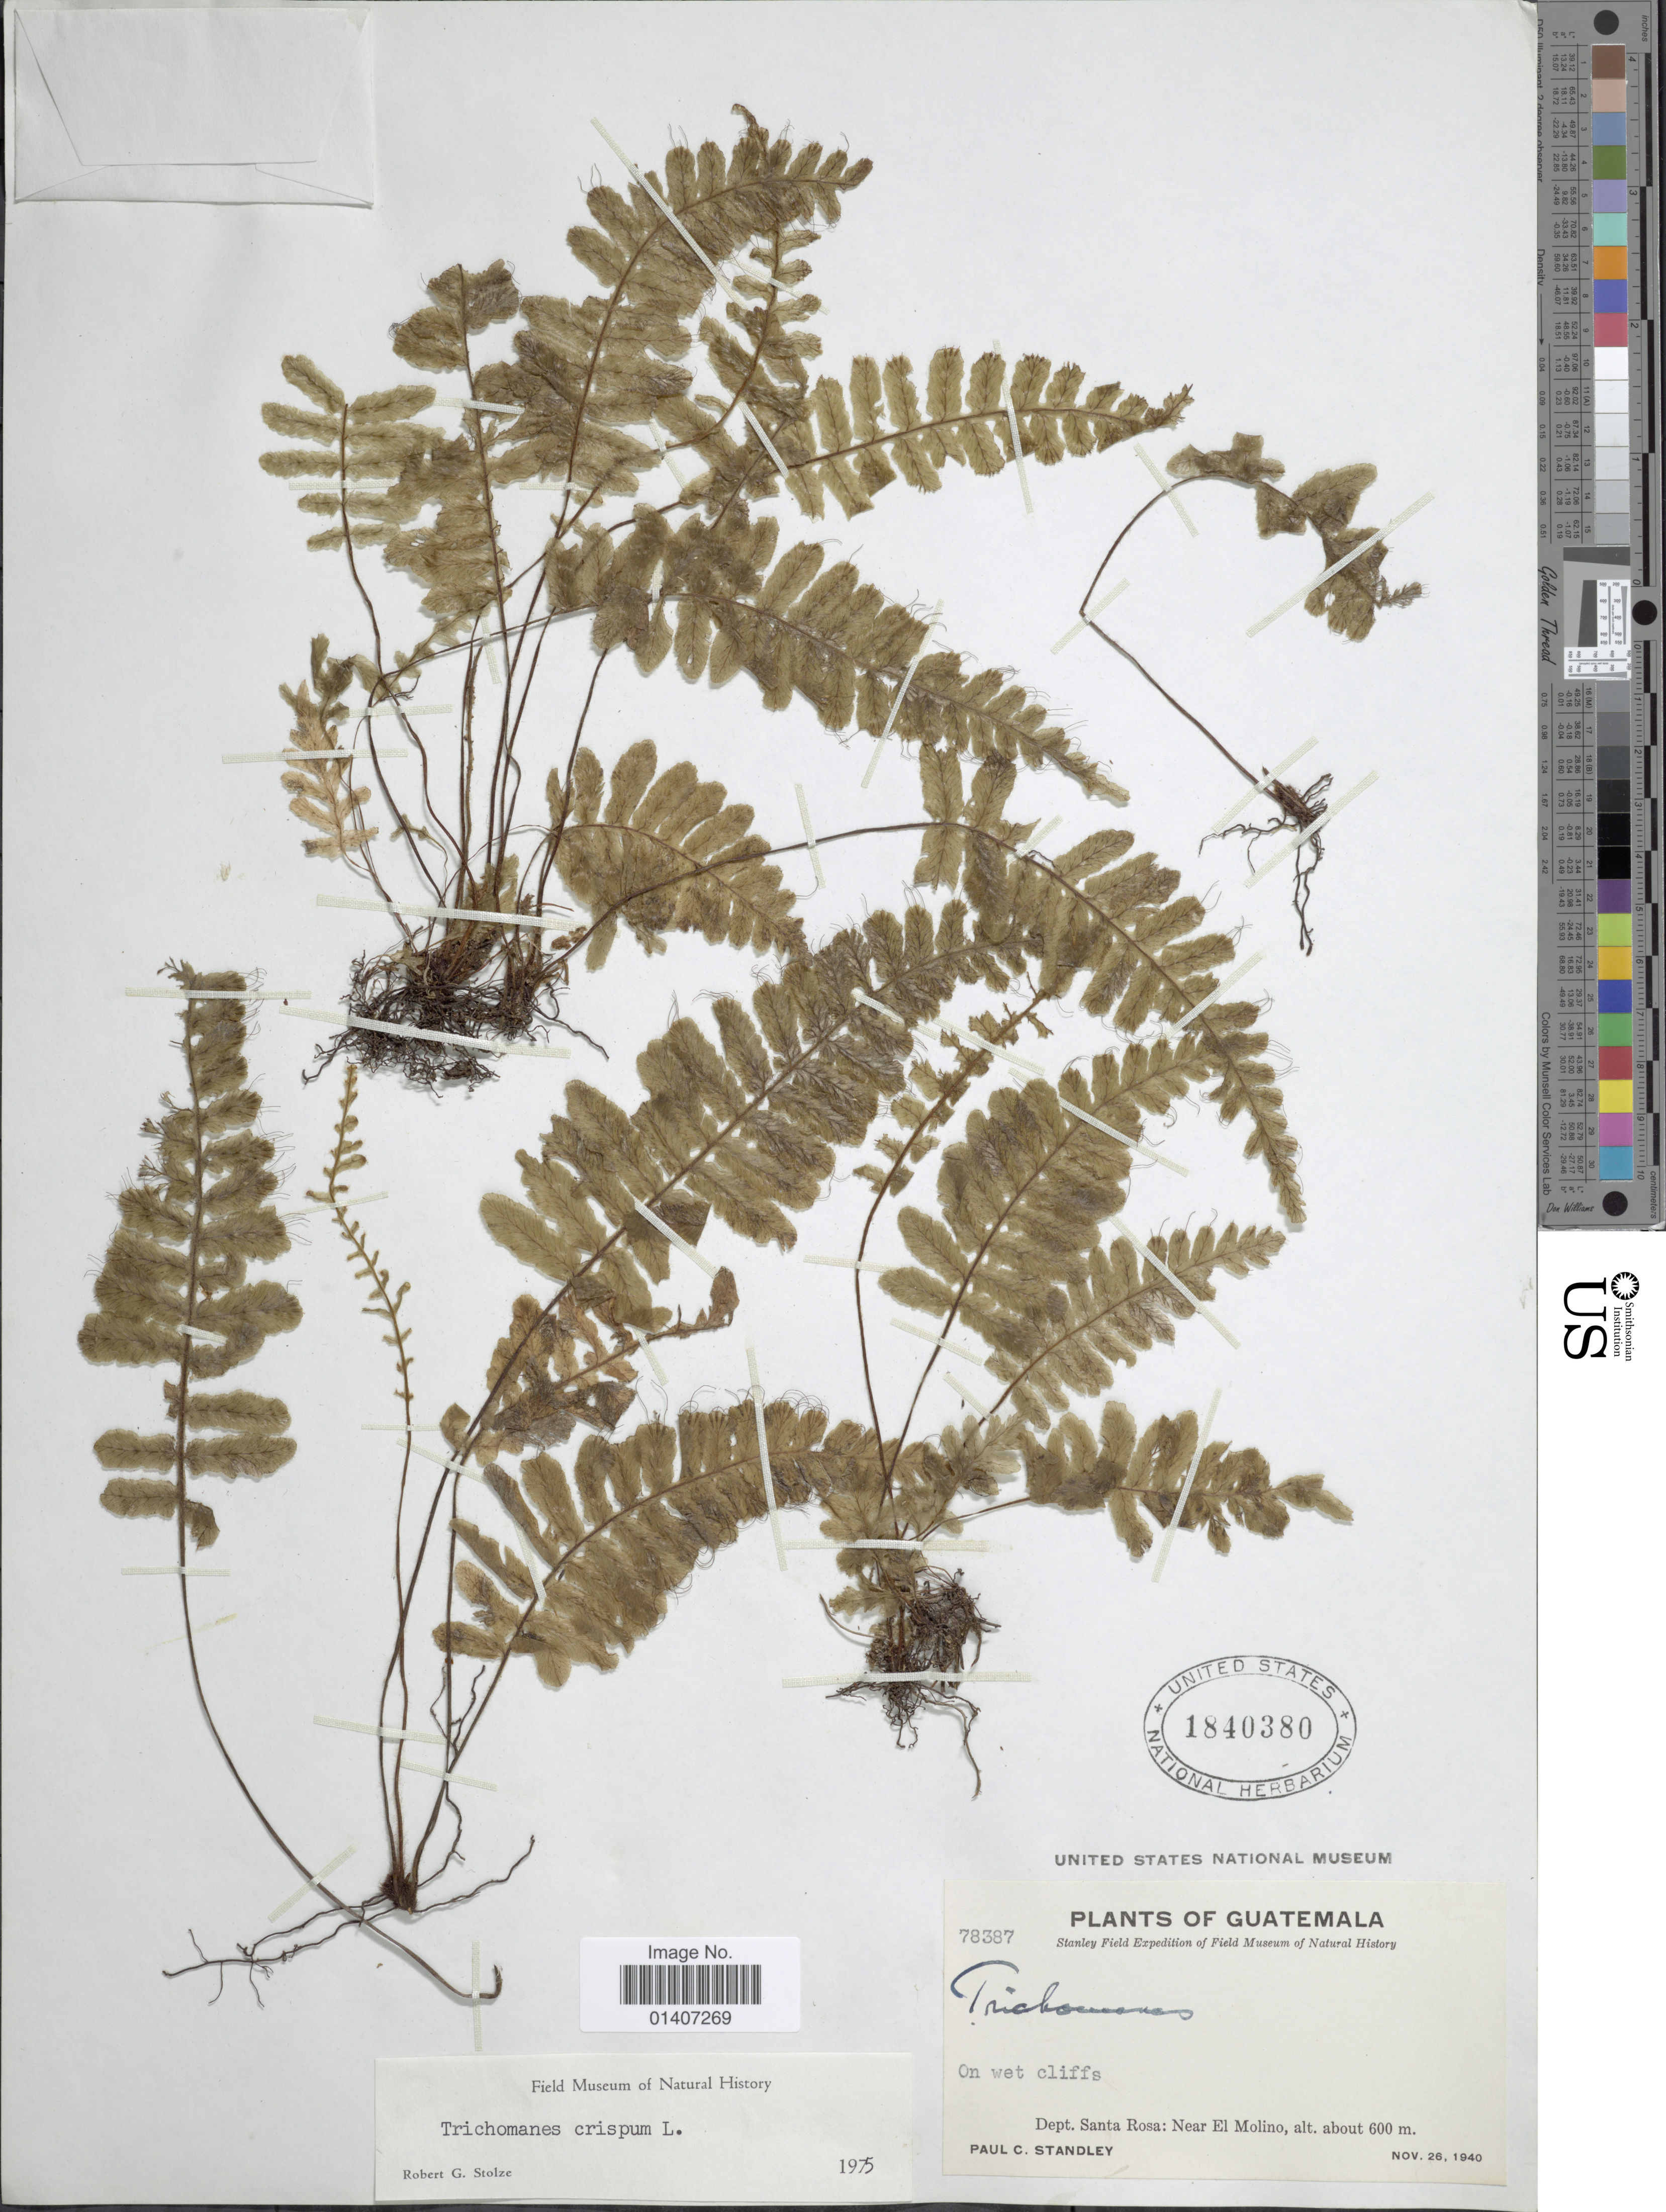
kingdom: Plantae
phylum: Tracheophyta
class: Polypodiopsida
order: Hymenophyllales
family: Hymenophyllaceae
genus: Trichomanes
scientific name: Trichomanes crispum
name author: L.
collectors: P. C. Standley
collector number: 78387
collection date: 1940-11-26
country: Guatemala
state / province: Santa Rosa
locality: Dept. Santa Rosa: near El Molino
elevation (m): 600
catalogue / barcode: US 1840380